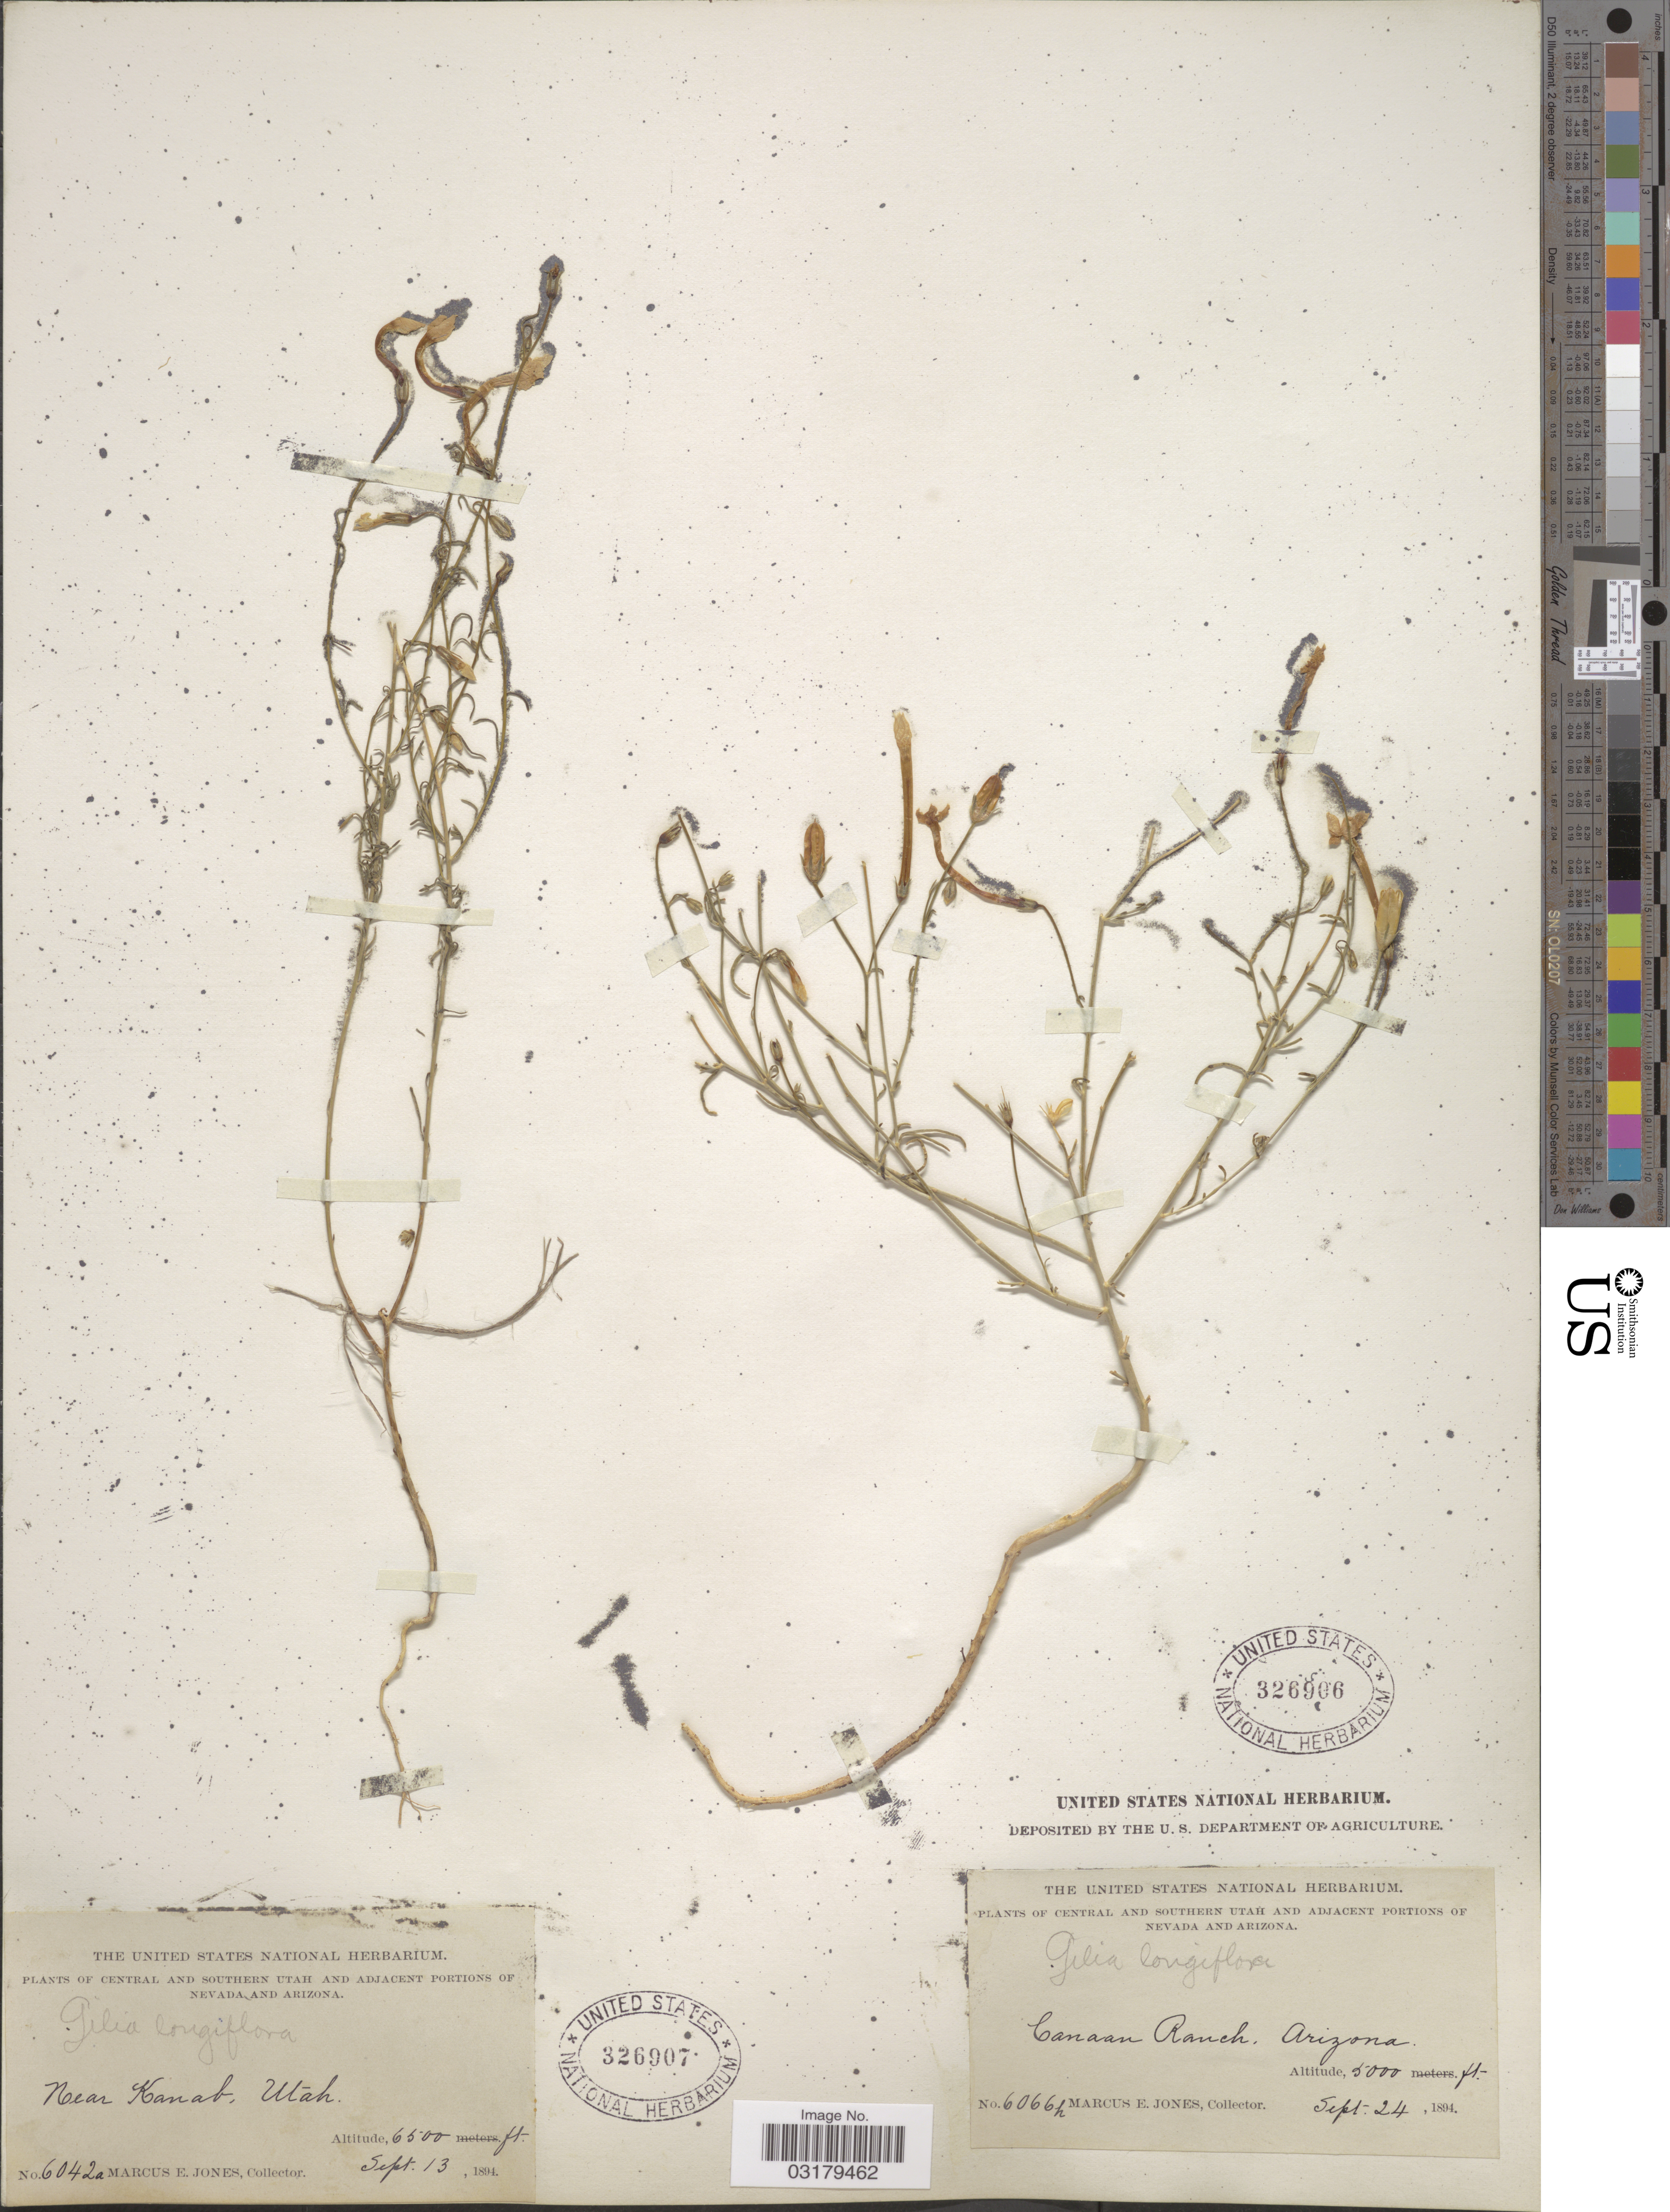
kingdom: Plantae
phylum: Tracheophyta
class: Magnoliopsida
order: Ericales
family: Polemoniaceae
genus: Ipomopsis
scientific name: Ipomopsis longiflora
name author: (Torr.) V.E. Grant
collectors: M. E. Jones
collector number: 6042a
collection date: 1894-09-13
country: United States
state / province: Utah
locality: Central and Southern Utah. Near Kanab.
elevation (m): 1981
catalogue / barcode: US 326907